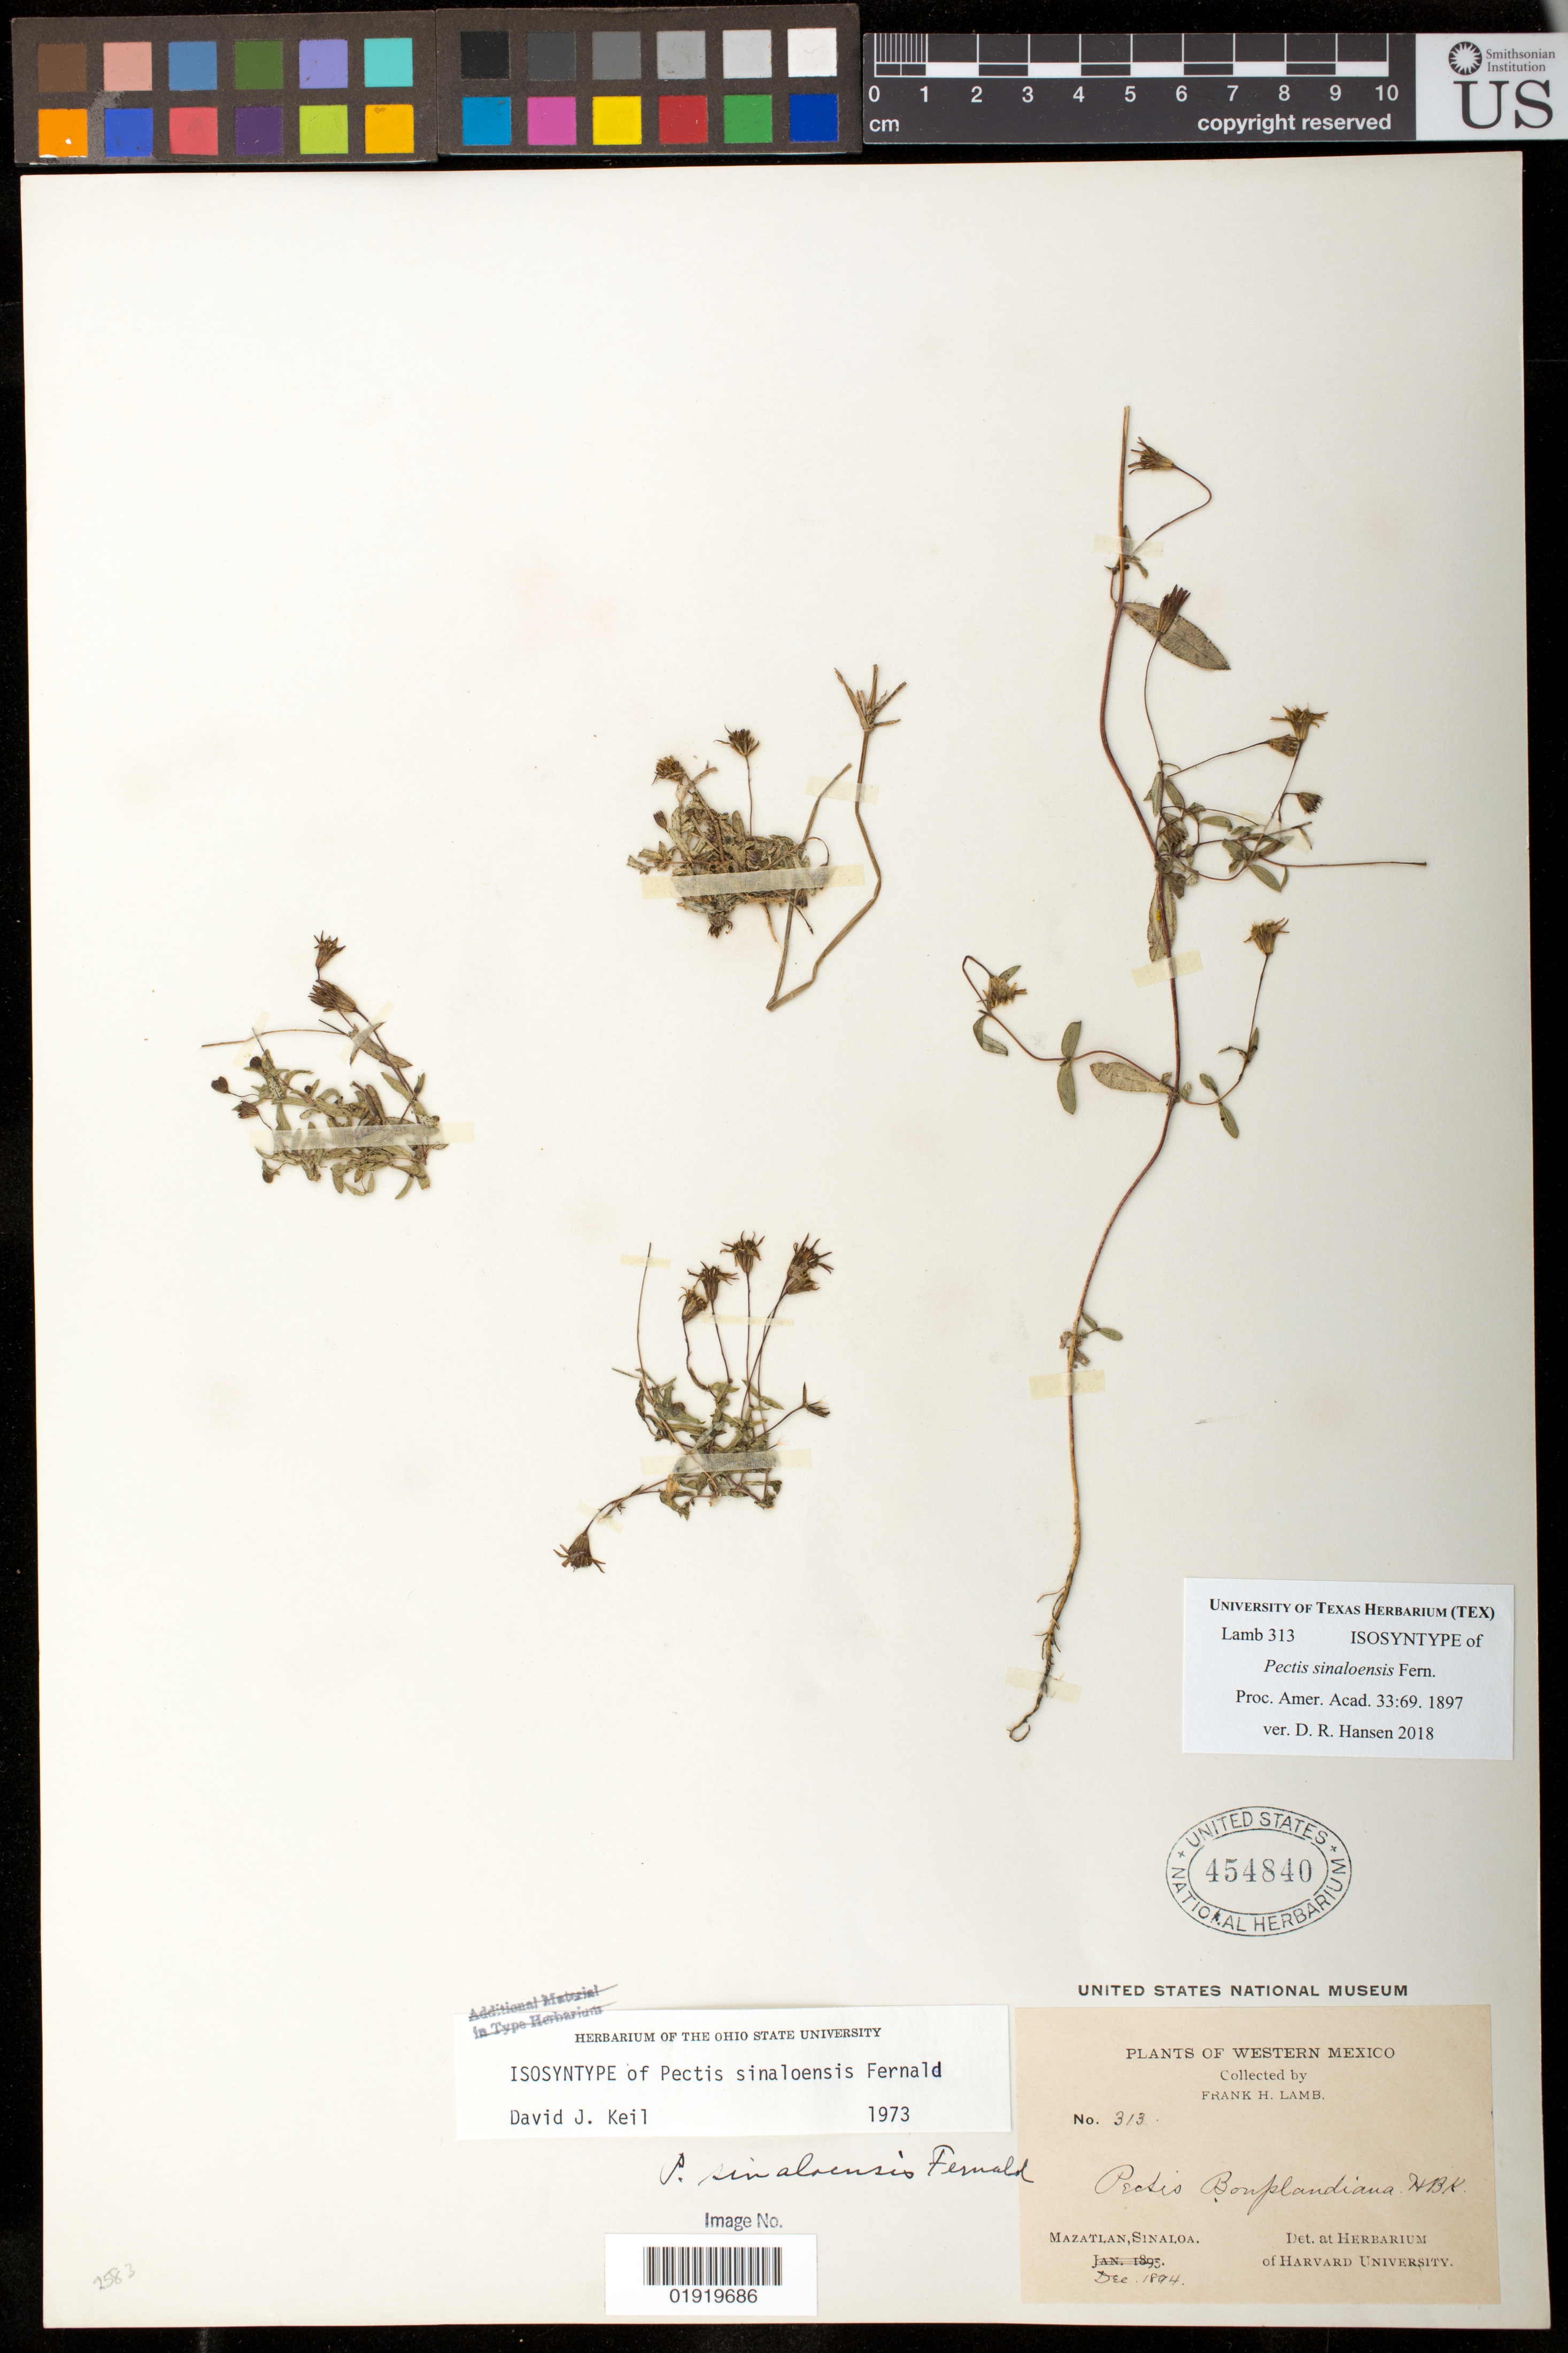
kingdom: Plantae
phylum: Tracheophyta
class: Magnoliopsida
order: Asterales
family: Asteraceae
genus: Pectis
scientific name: Pectis sinaloensis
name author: Fernald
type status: Isosyntype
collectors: F. H. Lamb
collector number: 313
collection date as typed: Dec 1894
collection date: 1894-12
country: Mexico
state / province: Sinaloa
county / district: Mazatlán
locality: Mazatlán.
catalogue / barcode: US 454840